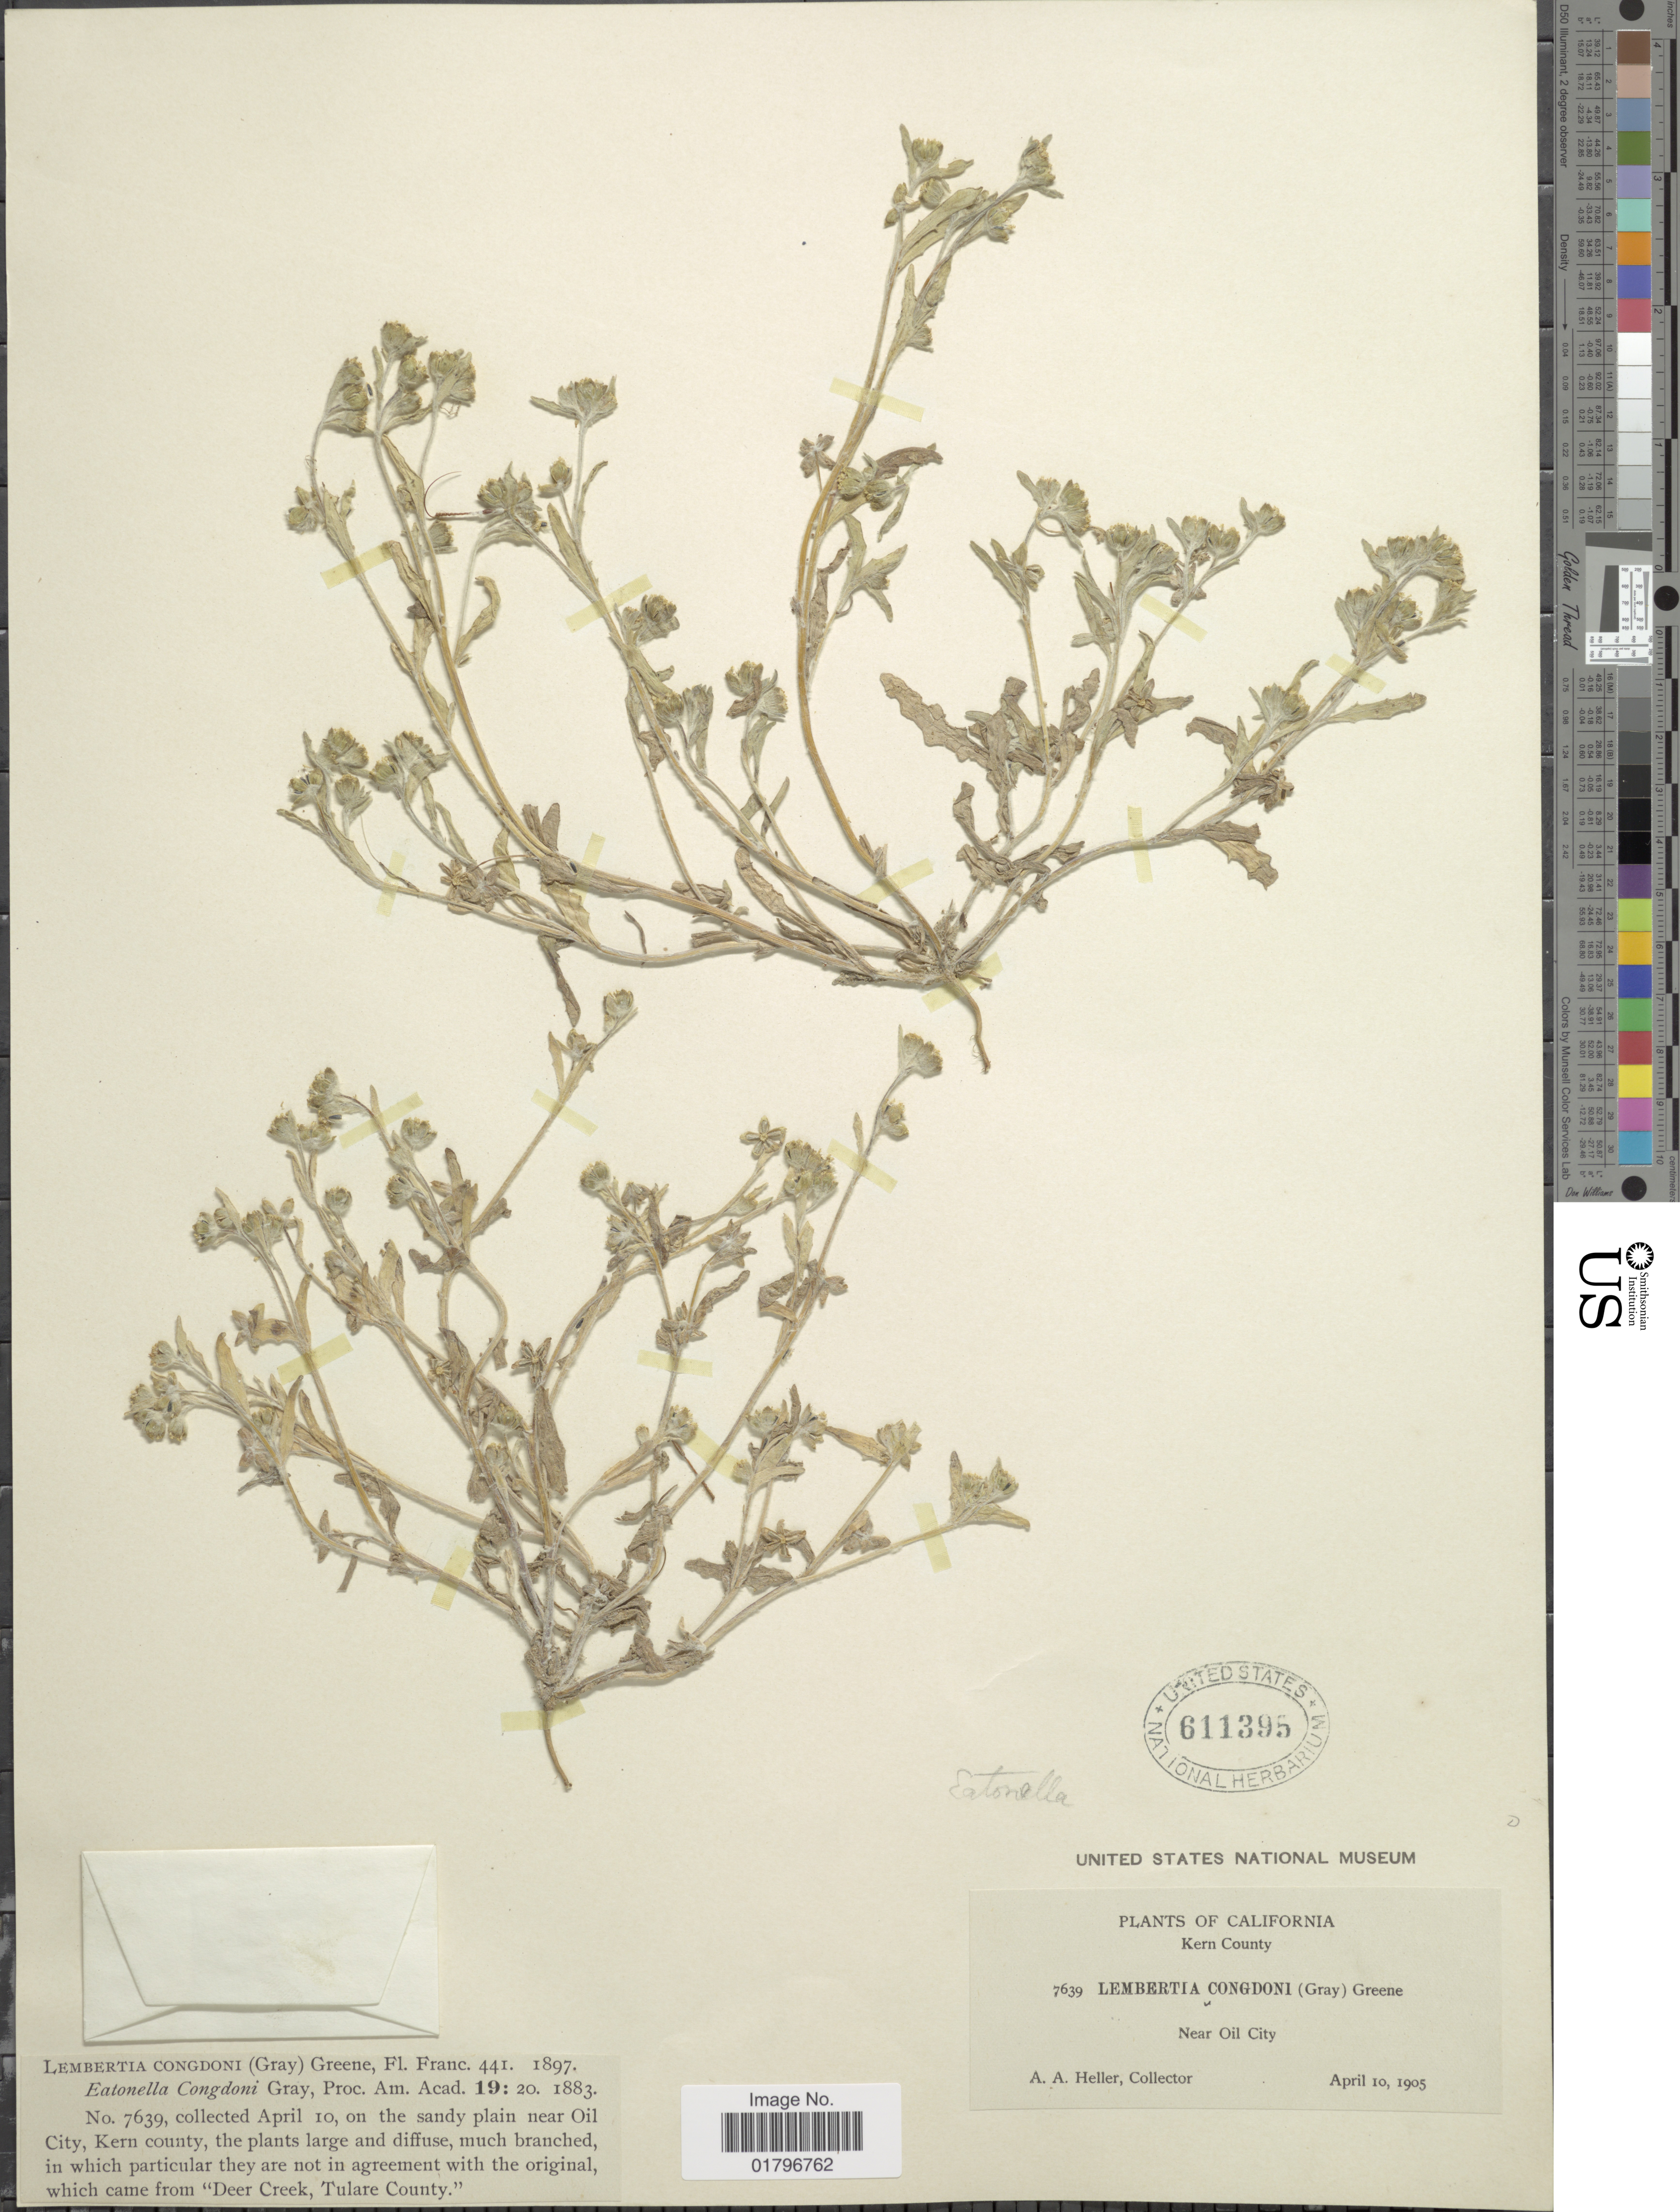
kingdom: Plantae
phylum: Tracheophyta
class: Magnoliopsida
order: Asterales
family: Asteraceae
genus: Eatonella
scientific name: Eatonella congdonii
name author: A. Gray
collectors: A. A. Heller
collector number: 7639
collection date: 1905-04-10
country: United States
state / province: California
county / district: Kern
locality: Kern County. Near Oil City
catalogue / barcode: US 611395